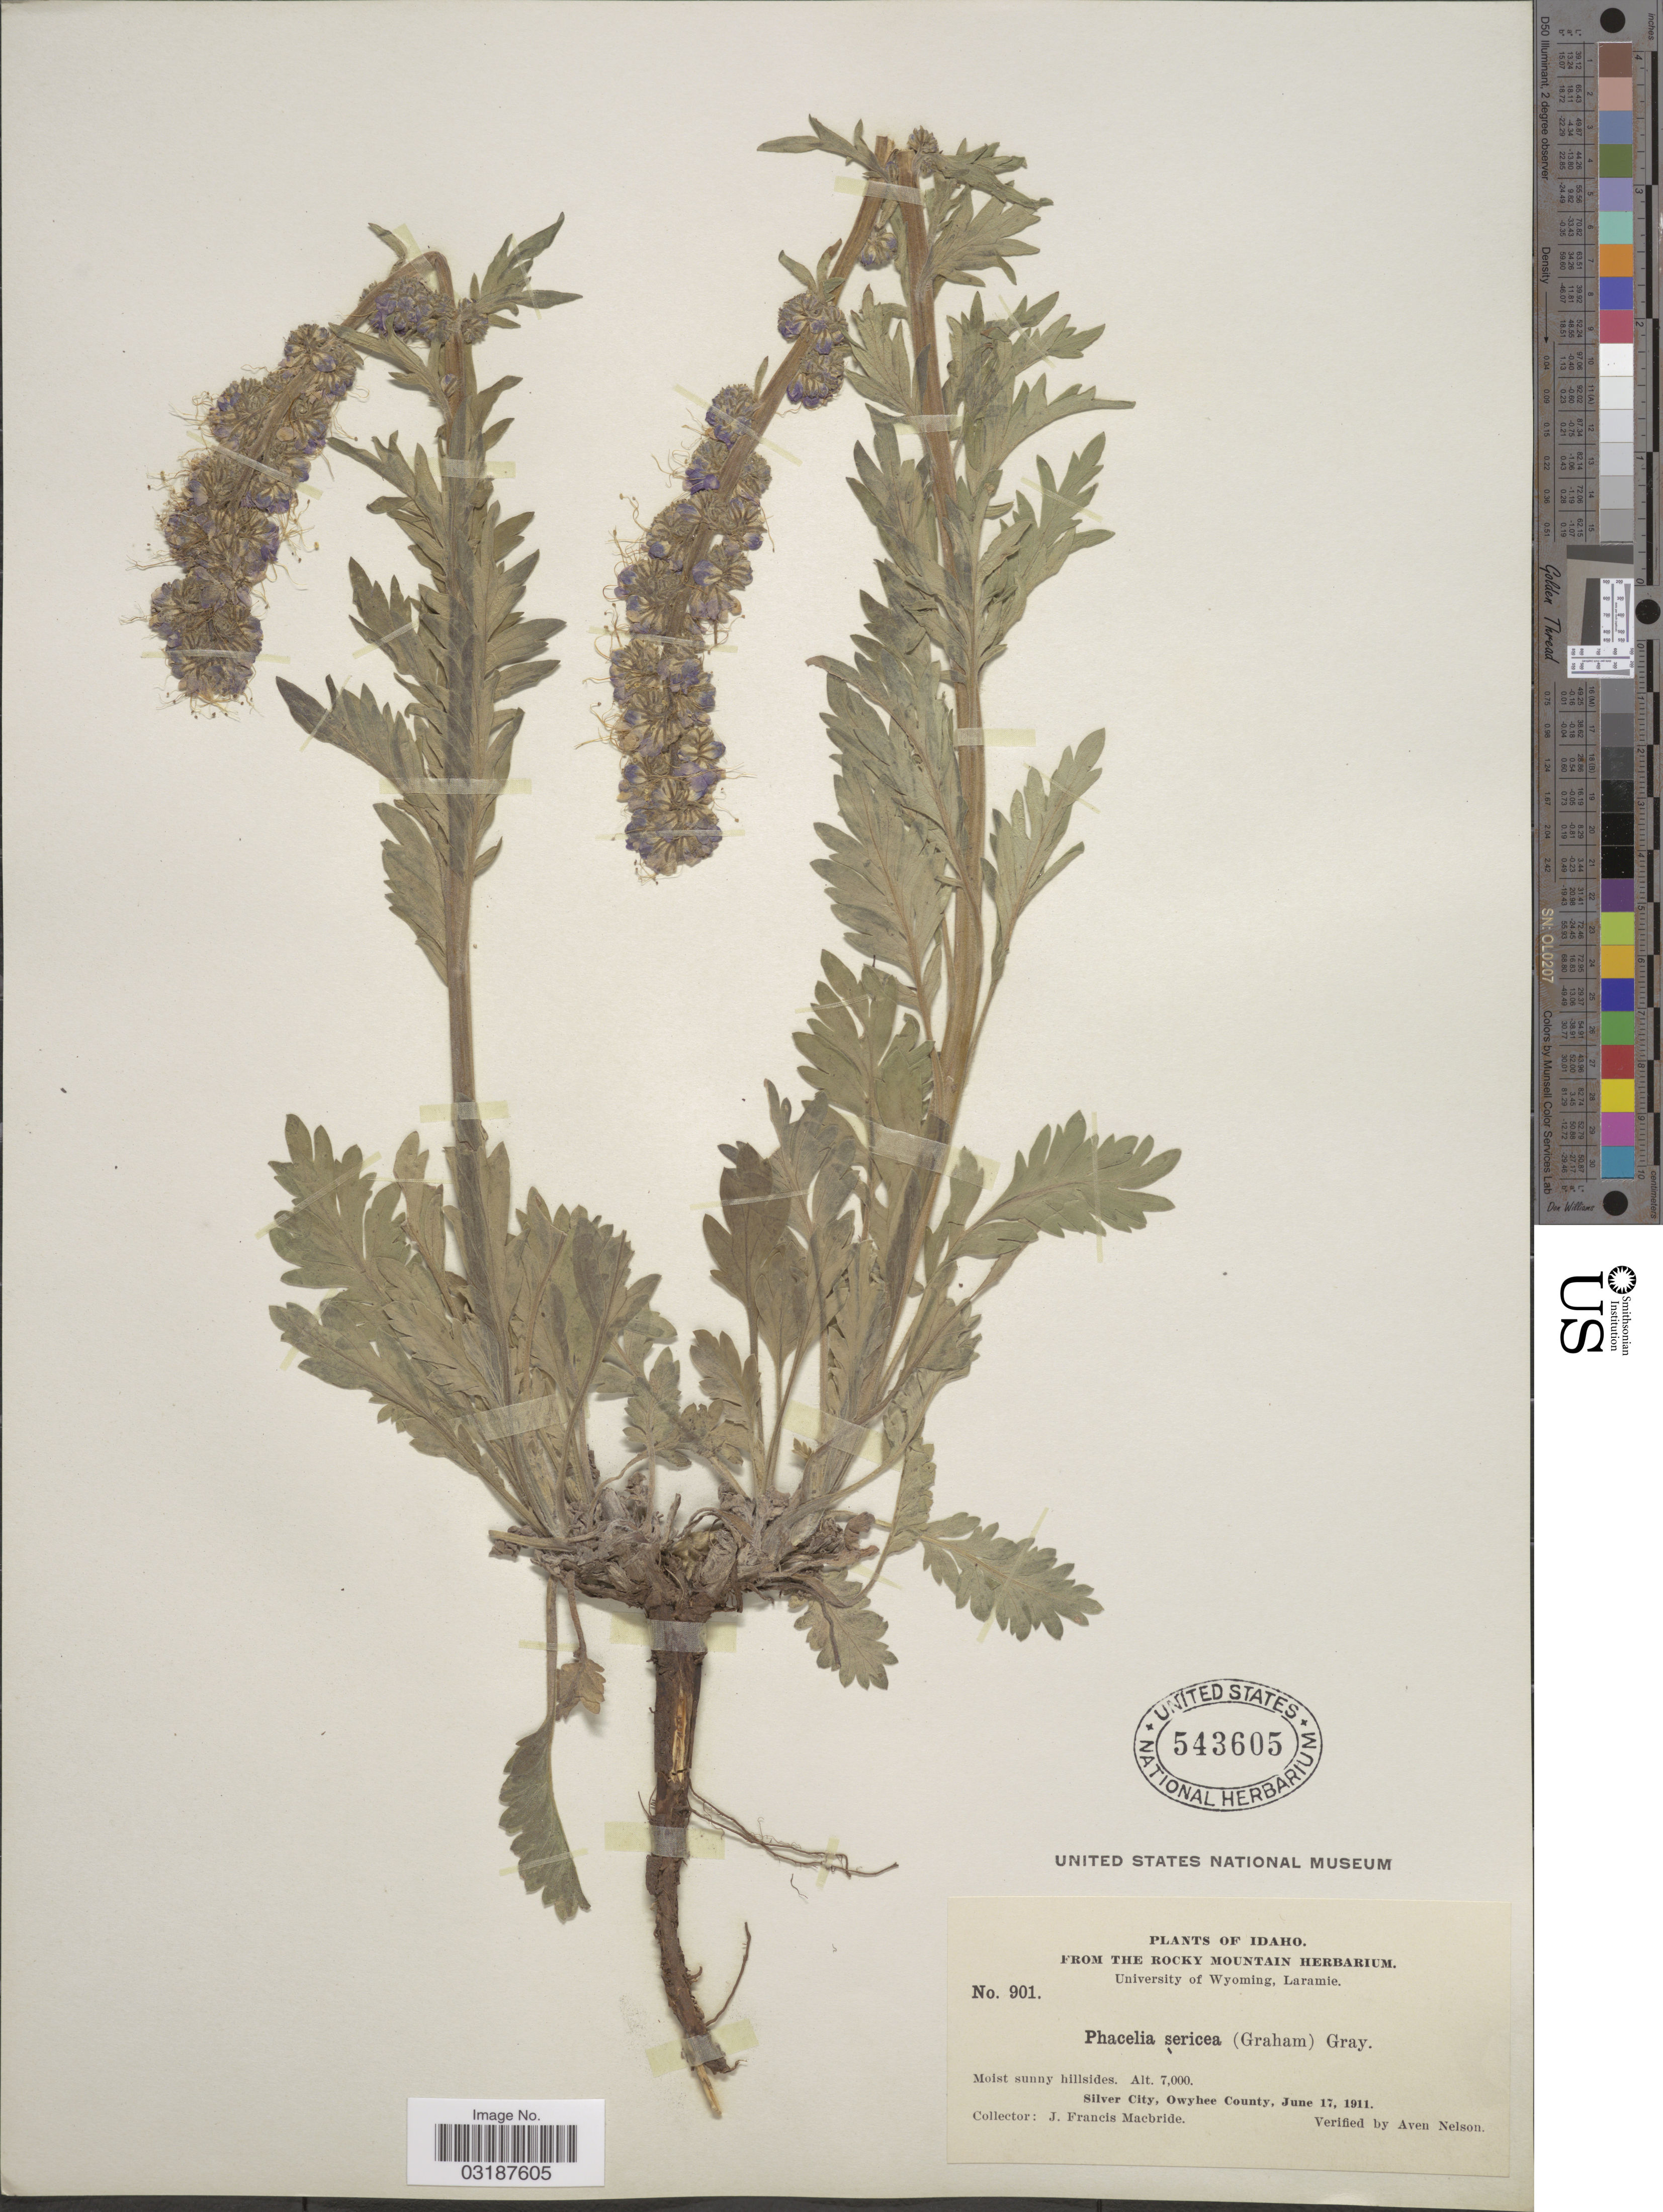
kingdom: Plantae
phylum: Tracheophyta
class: Magnoliopsida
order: Boraginales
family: Hydrophyllaceae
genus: Phacelia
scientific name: Phacelia sericea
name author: (Graham) A. Gray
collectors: J. F. Macbride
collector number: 901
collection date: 1911-06-17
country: United States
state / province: Idaho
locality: Silver City, Owyhee County.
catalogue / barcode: US 543605